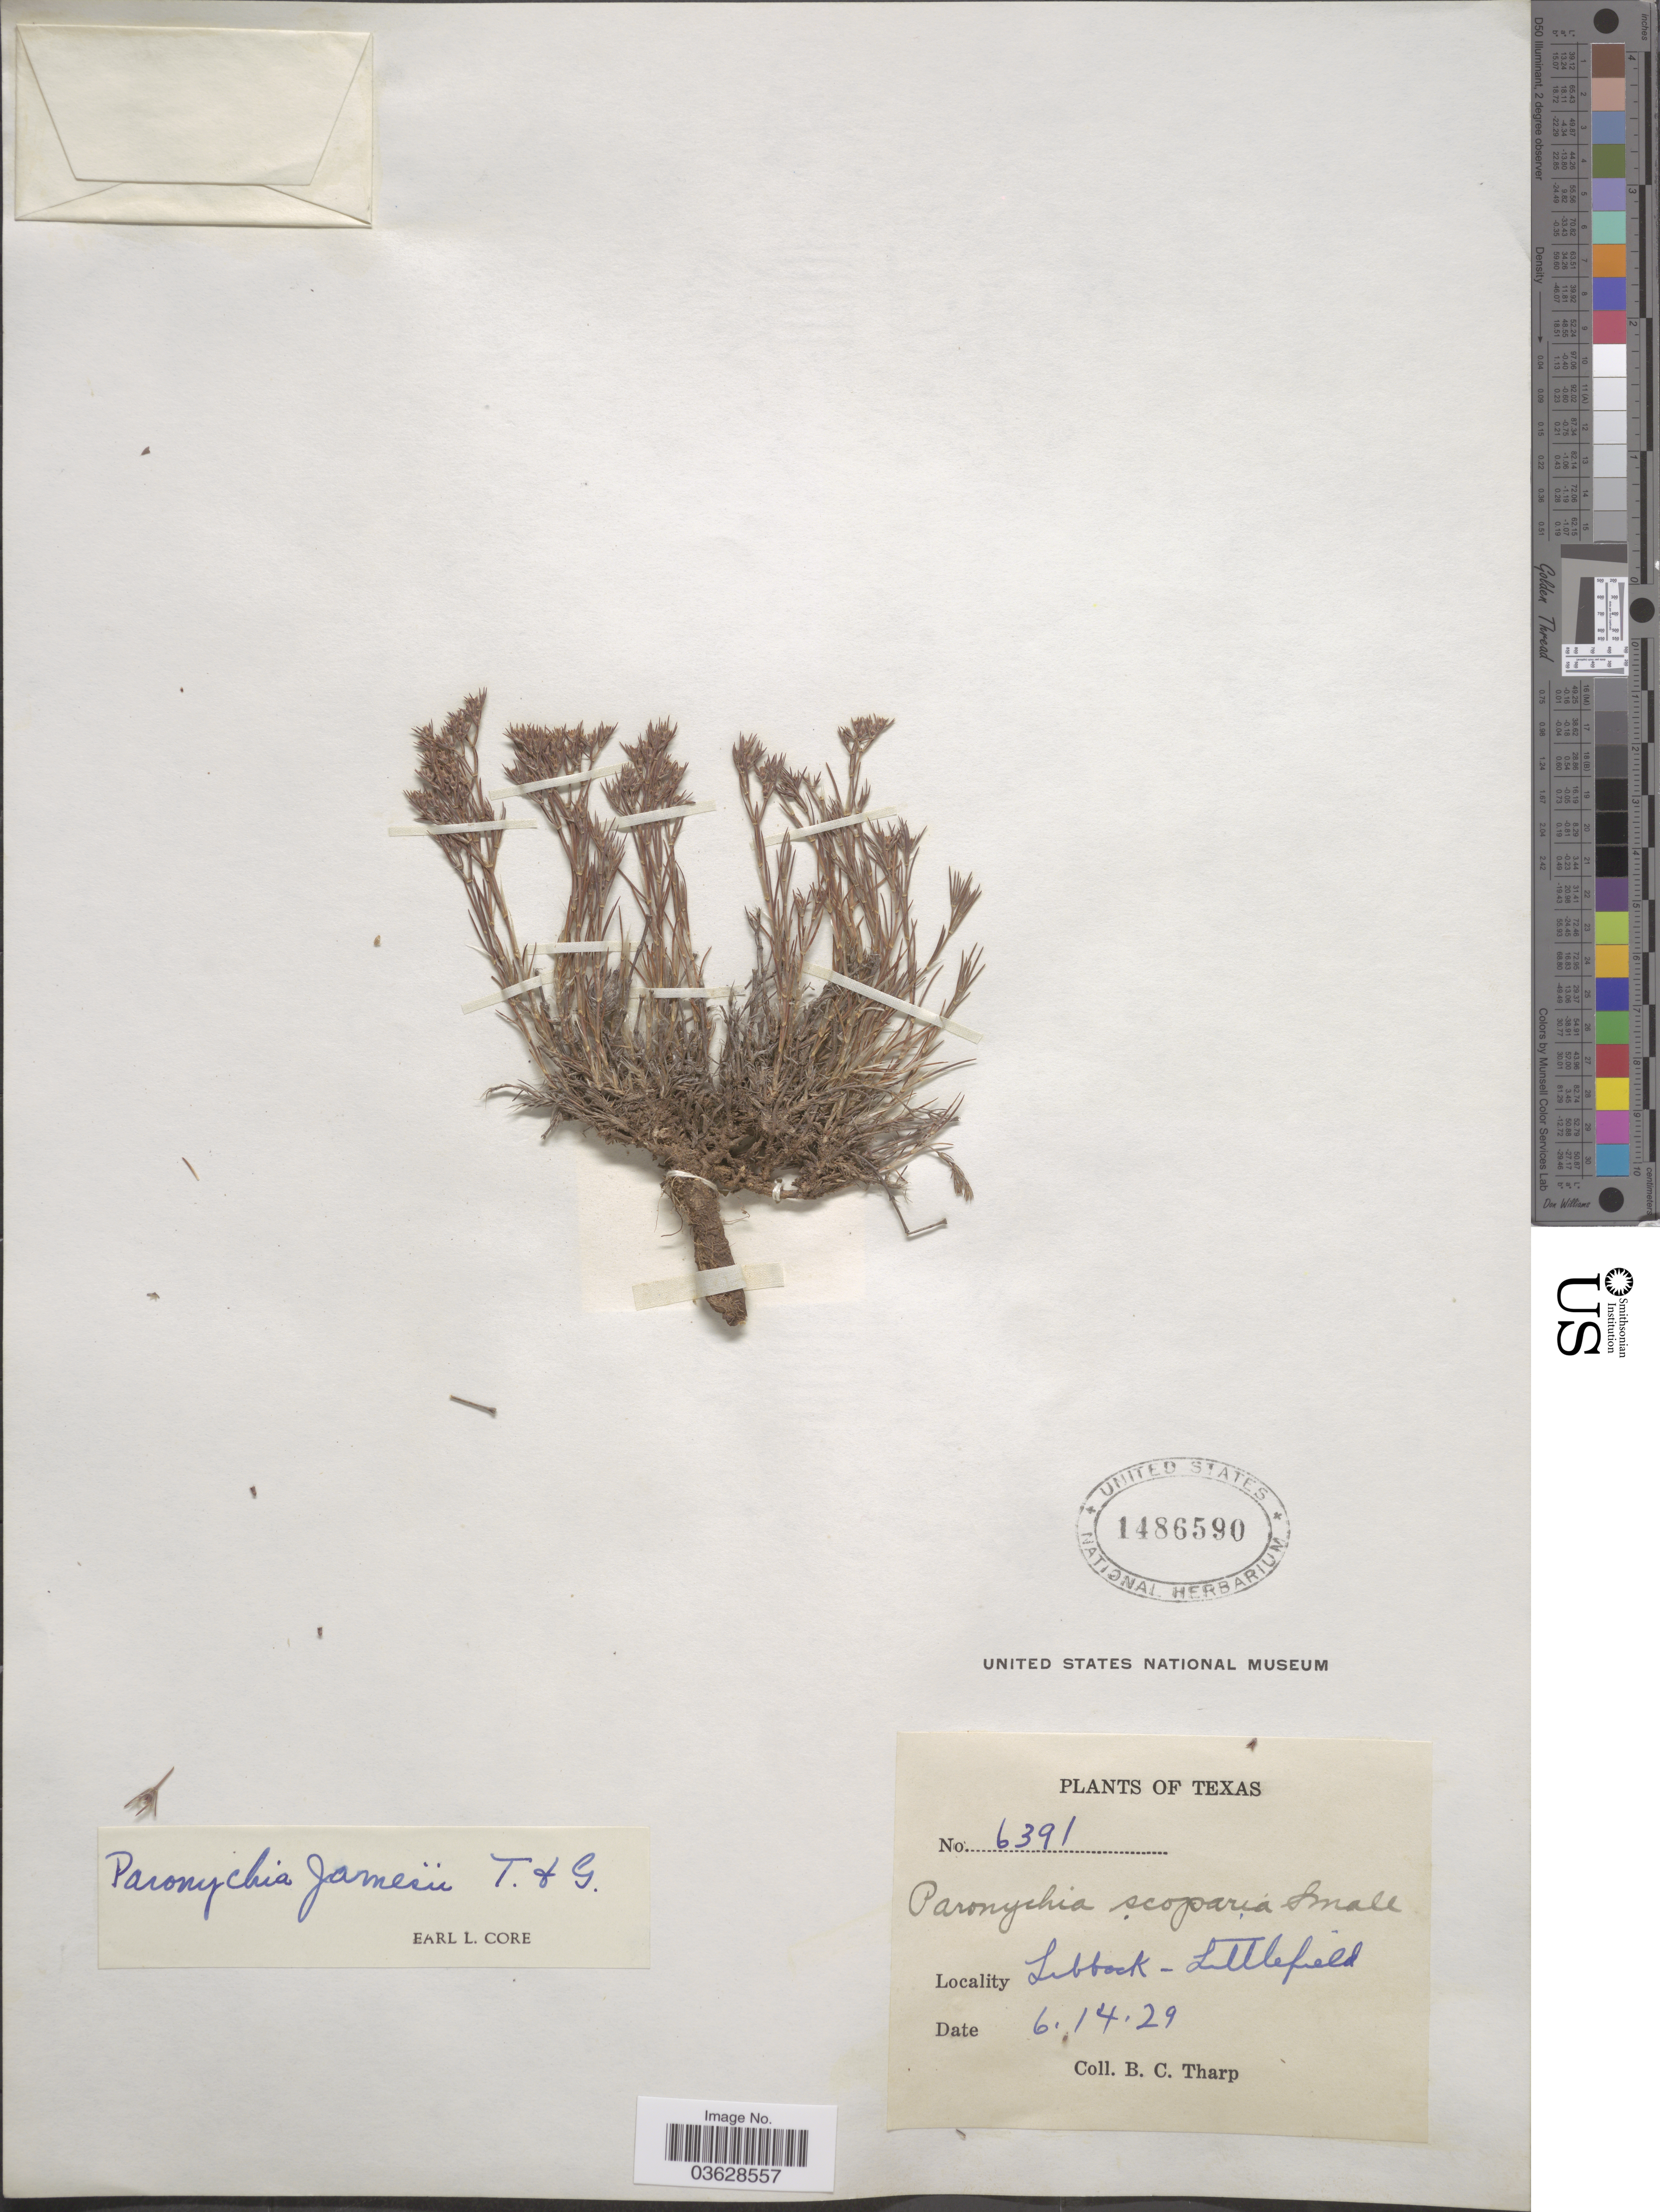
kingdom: Plantae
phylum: Tracheophyta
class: Magnoliopsida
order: Caryophyllales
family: Caryophyllaceae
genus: Paronychia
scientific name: Paronychia jamesii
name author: Torr. & A. Gray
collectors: B. C. Tharp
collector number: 6391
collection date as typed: Transcribed d/m/y: 14/6/29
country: United States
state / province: Texas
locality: Lubbock-Littlefield.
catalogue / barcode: US 1486590